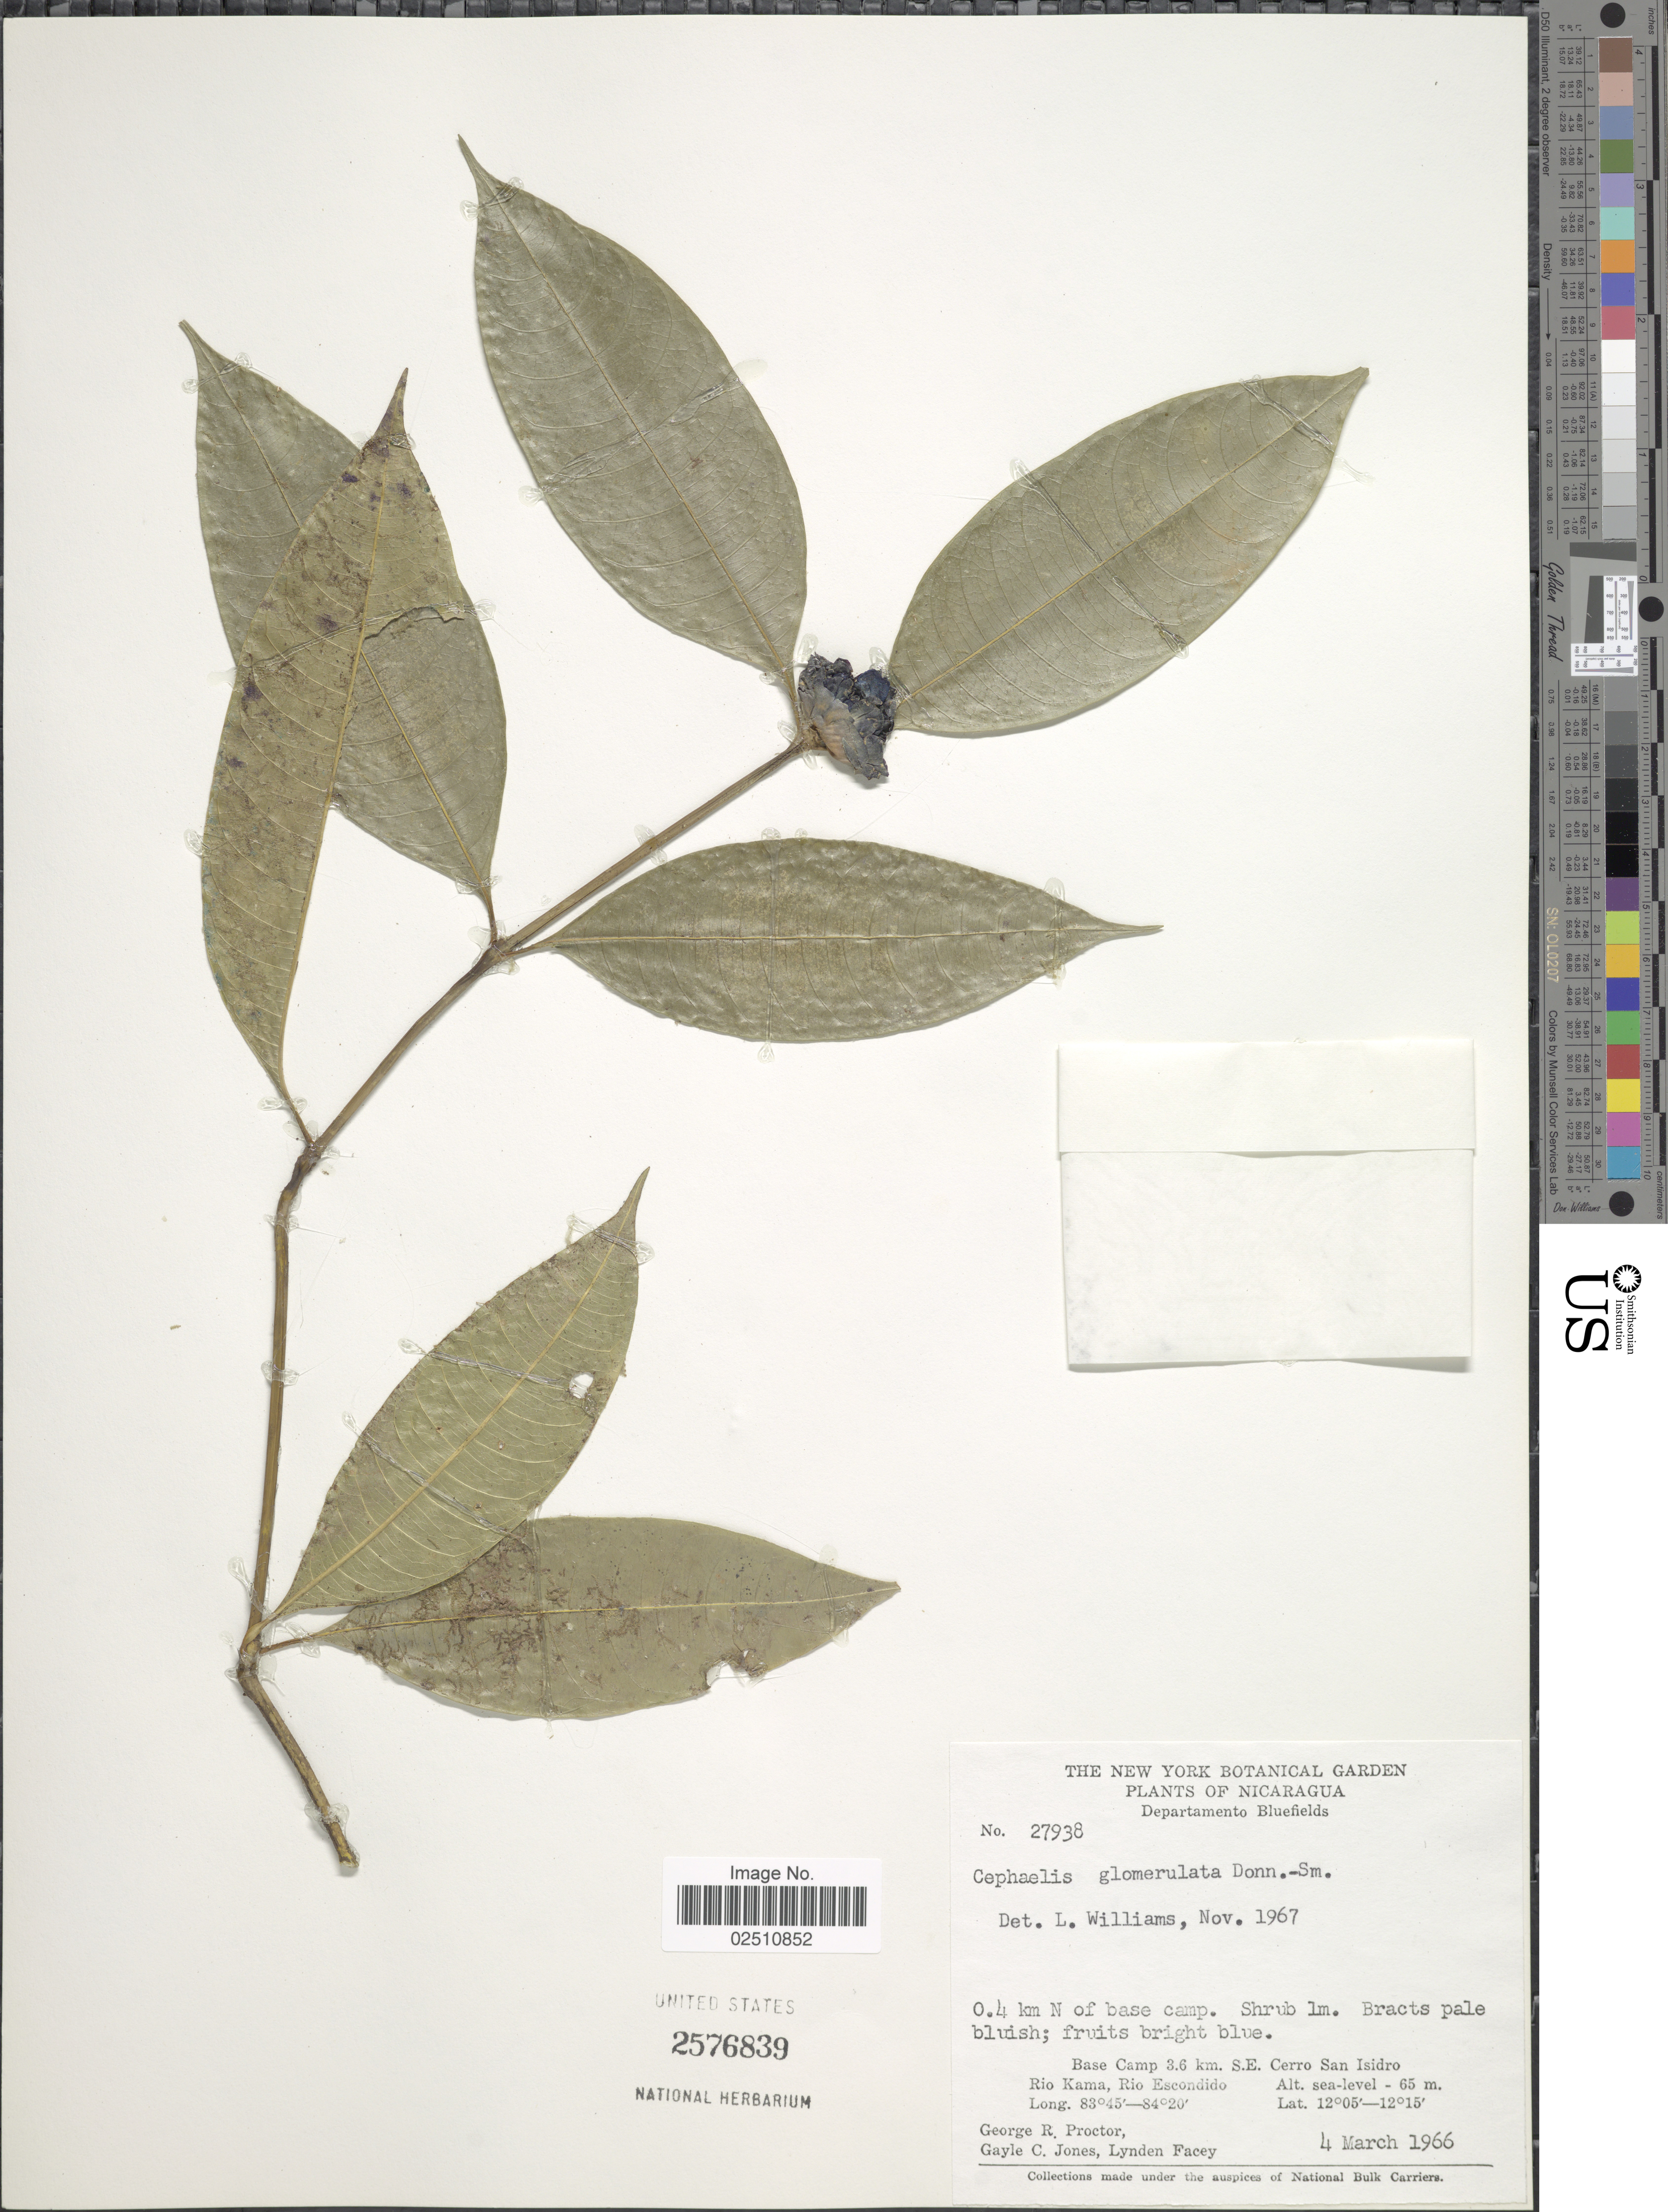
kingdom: Plantae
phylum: Tracheophyta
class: Magnoliopsida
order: Gentianales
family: Rubiaceae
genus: Psychotria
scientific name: Psychotria glomerulata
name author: (Donn. Sm.) Steyerm.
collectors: G. Proctor, G. C. Jones & L. Facey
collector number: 27938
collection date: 1966-03-04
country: Nicaragua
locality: Departamento Bluefields, 0.4 km N of base camp, Base Camp 3.6 km. S.E. Cerro San Isidro, Rio Kama, Rio Escondido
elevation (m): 65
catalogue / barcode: US 2576839